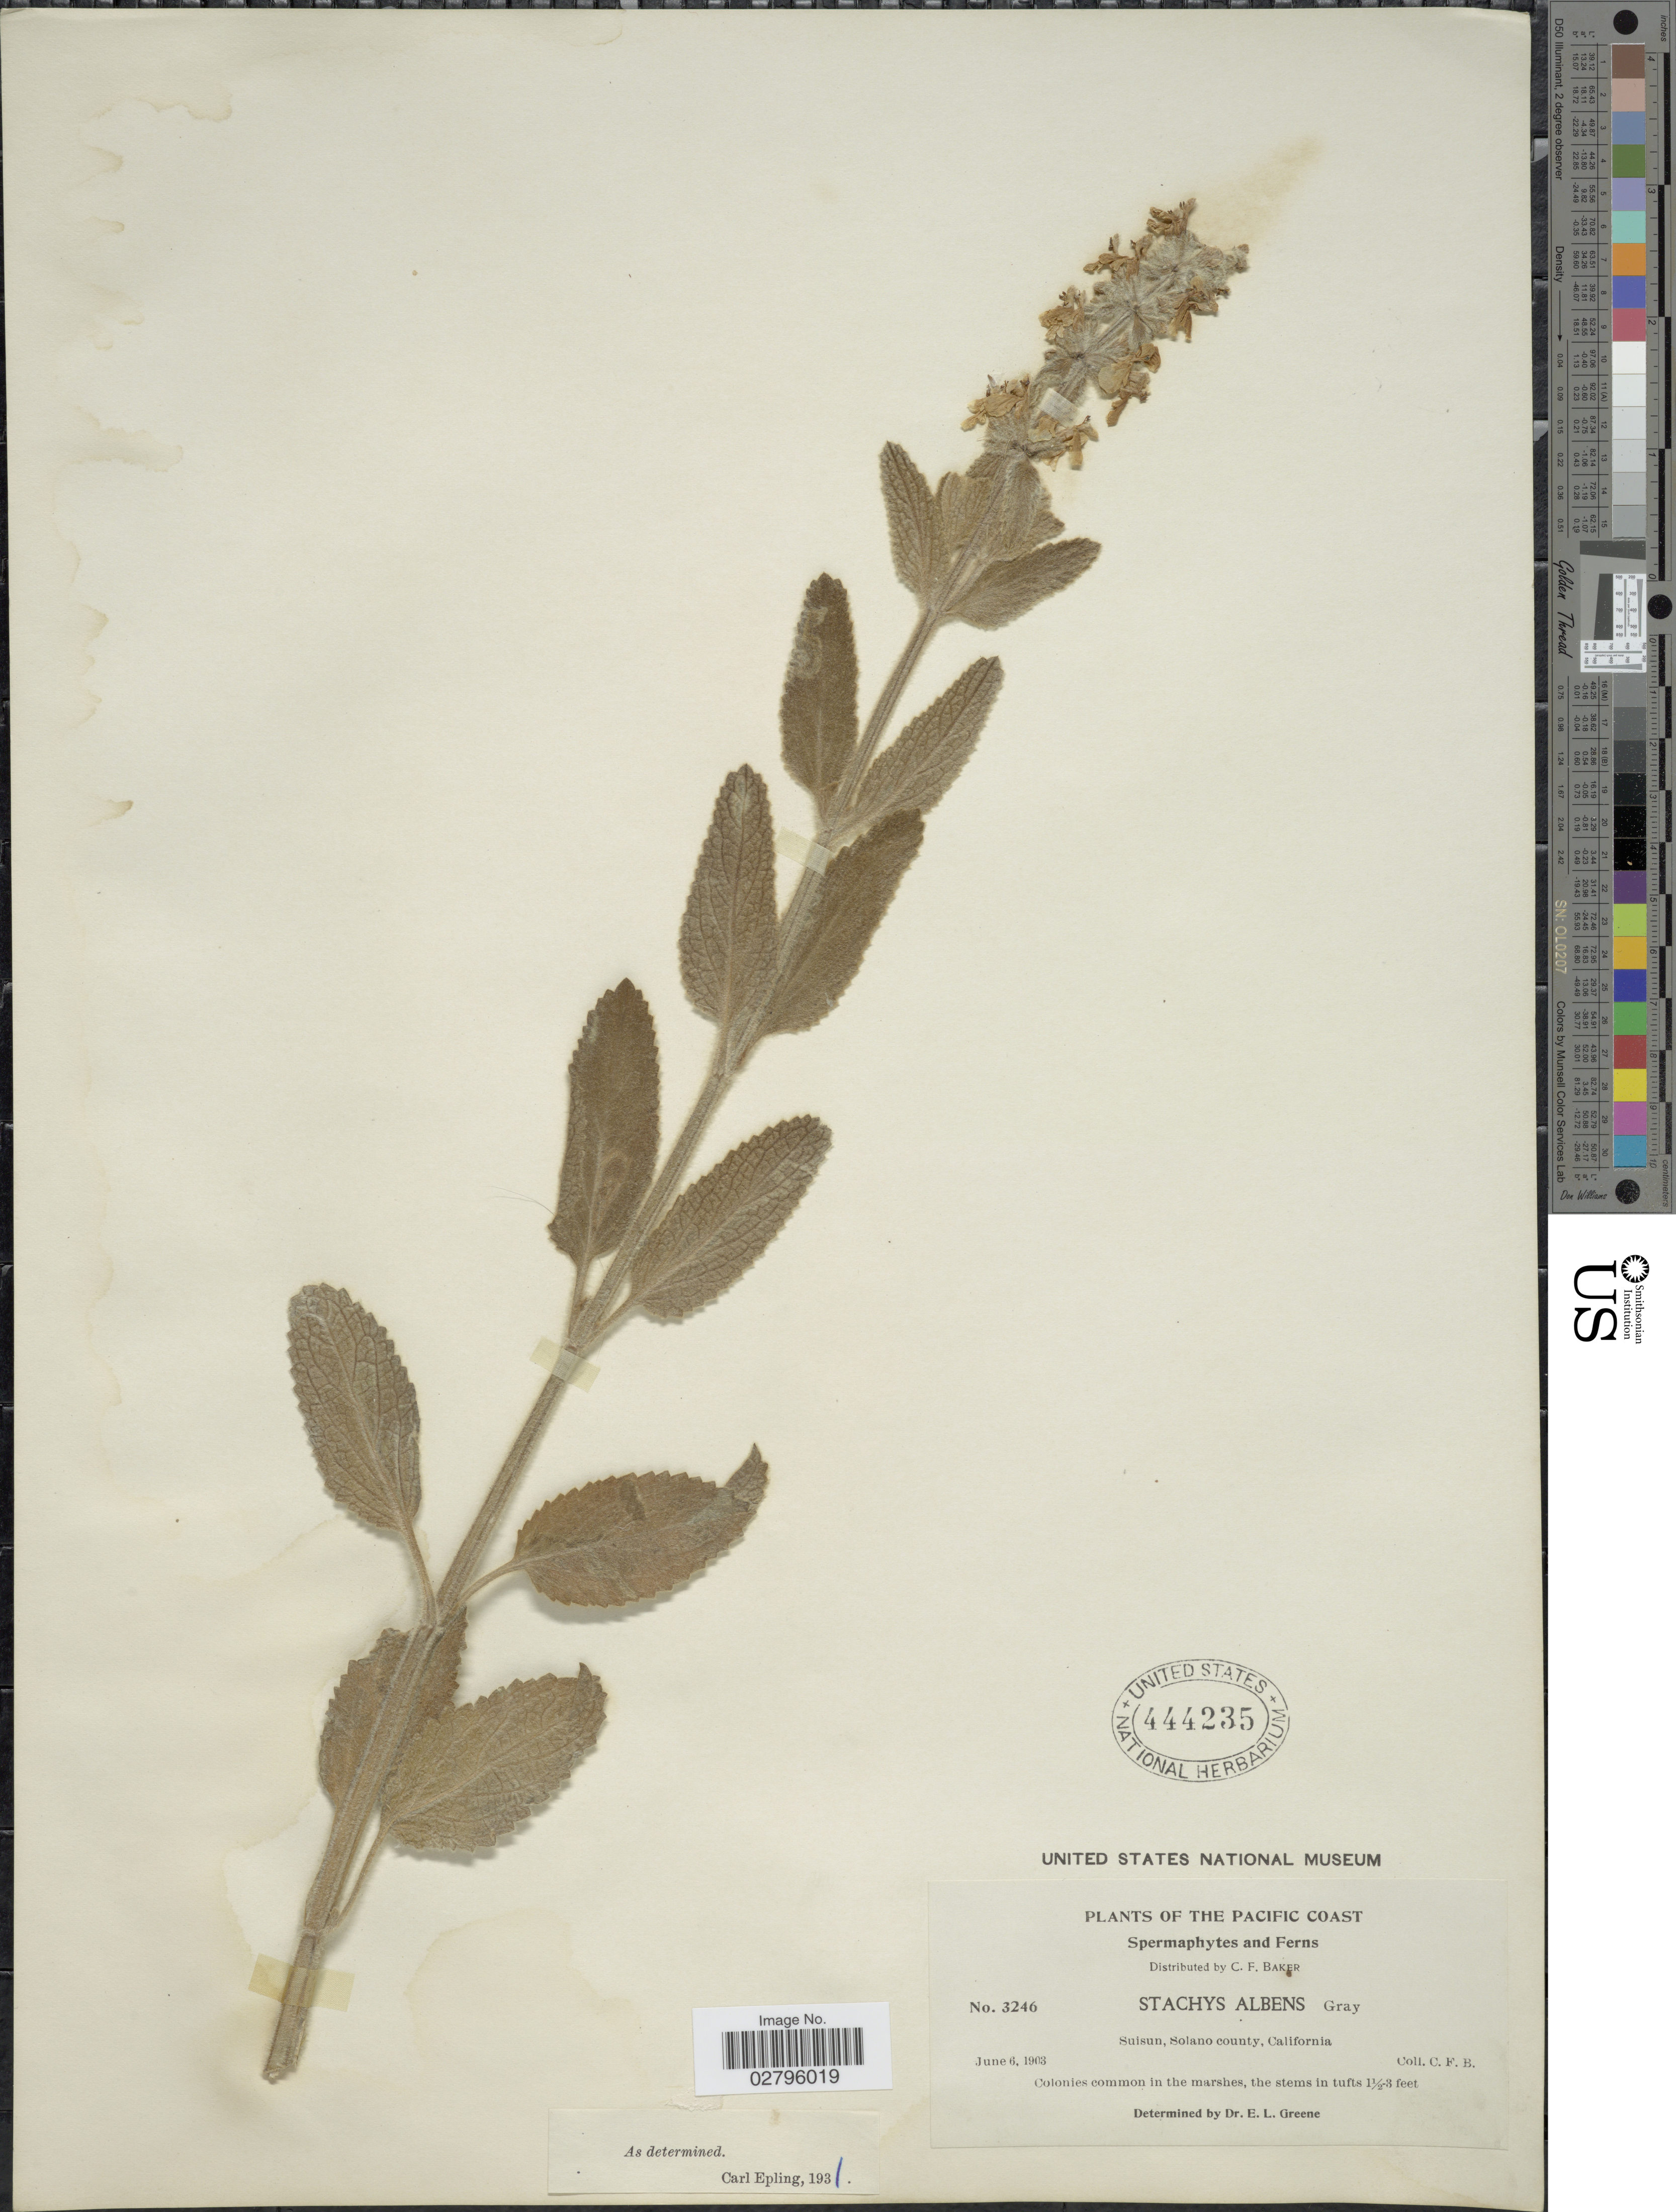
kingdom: Plantae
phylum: Tracheophyta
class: Magnoliopsida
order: Lamiales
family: Lamiaceae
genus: Stachys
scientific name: Stachys albens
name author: A. Gray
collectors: C. F. Baker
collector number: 3246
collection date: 1903-06-06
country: United States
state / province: California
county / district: Solano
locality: The Pacific Coast, Suisun, Solano County.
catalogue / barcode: US 444235